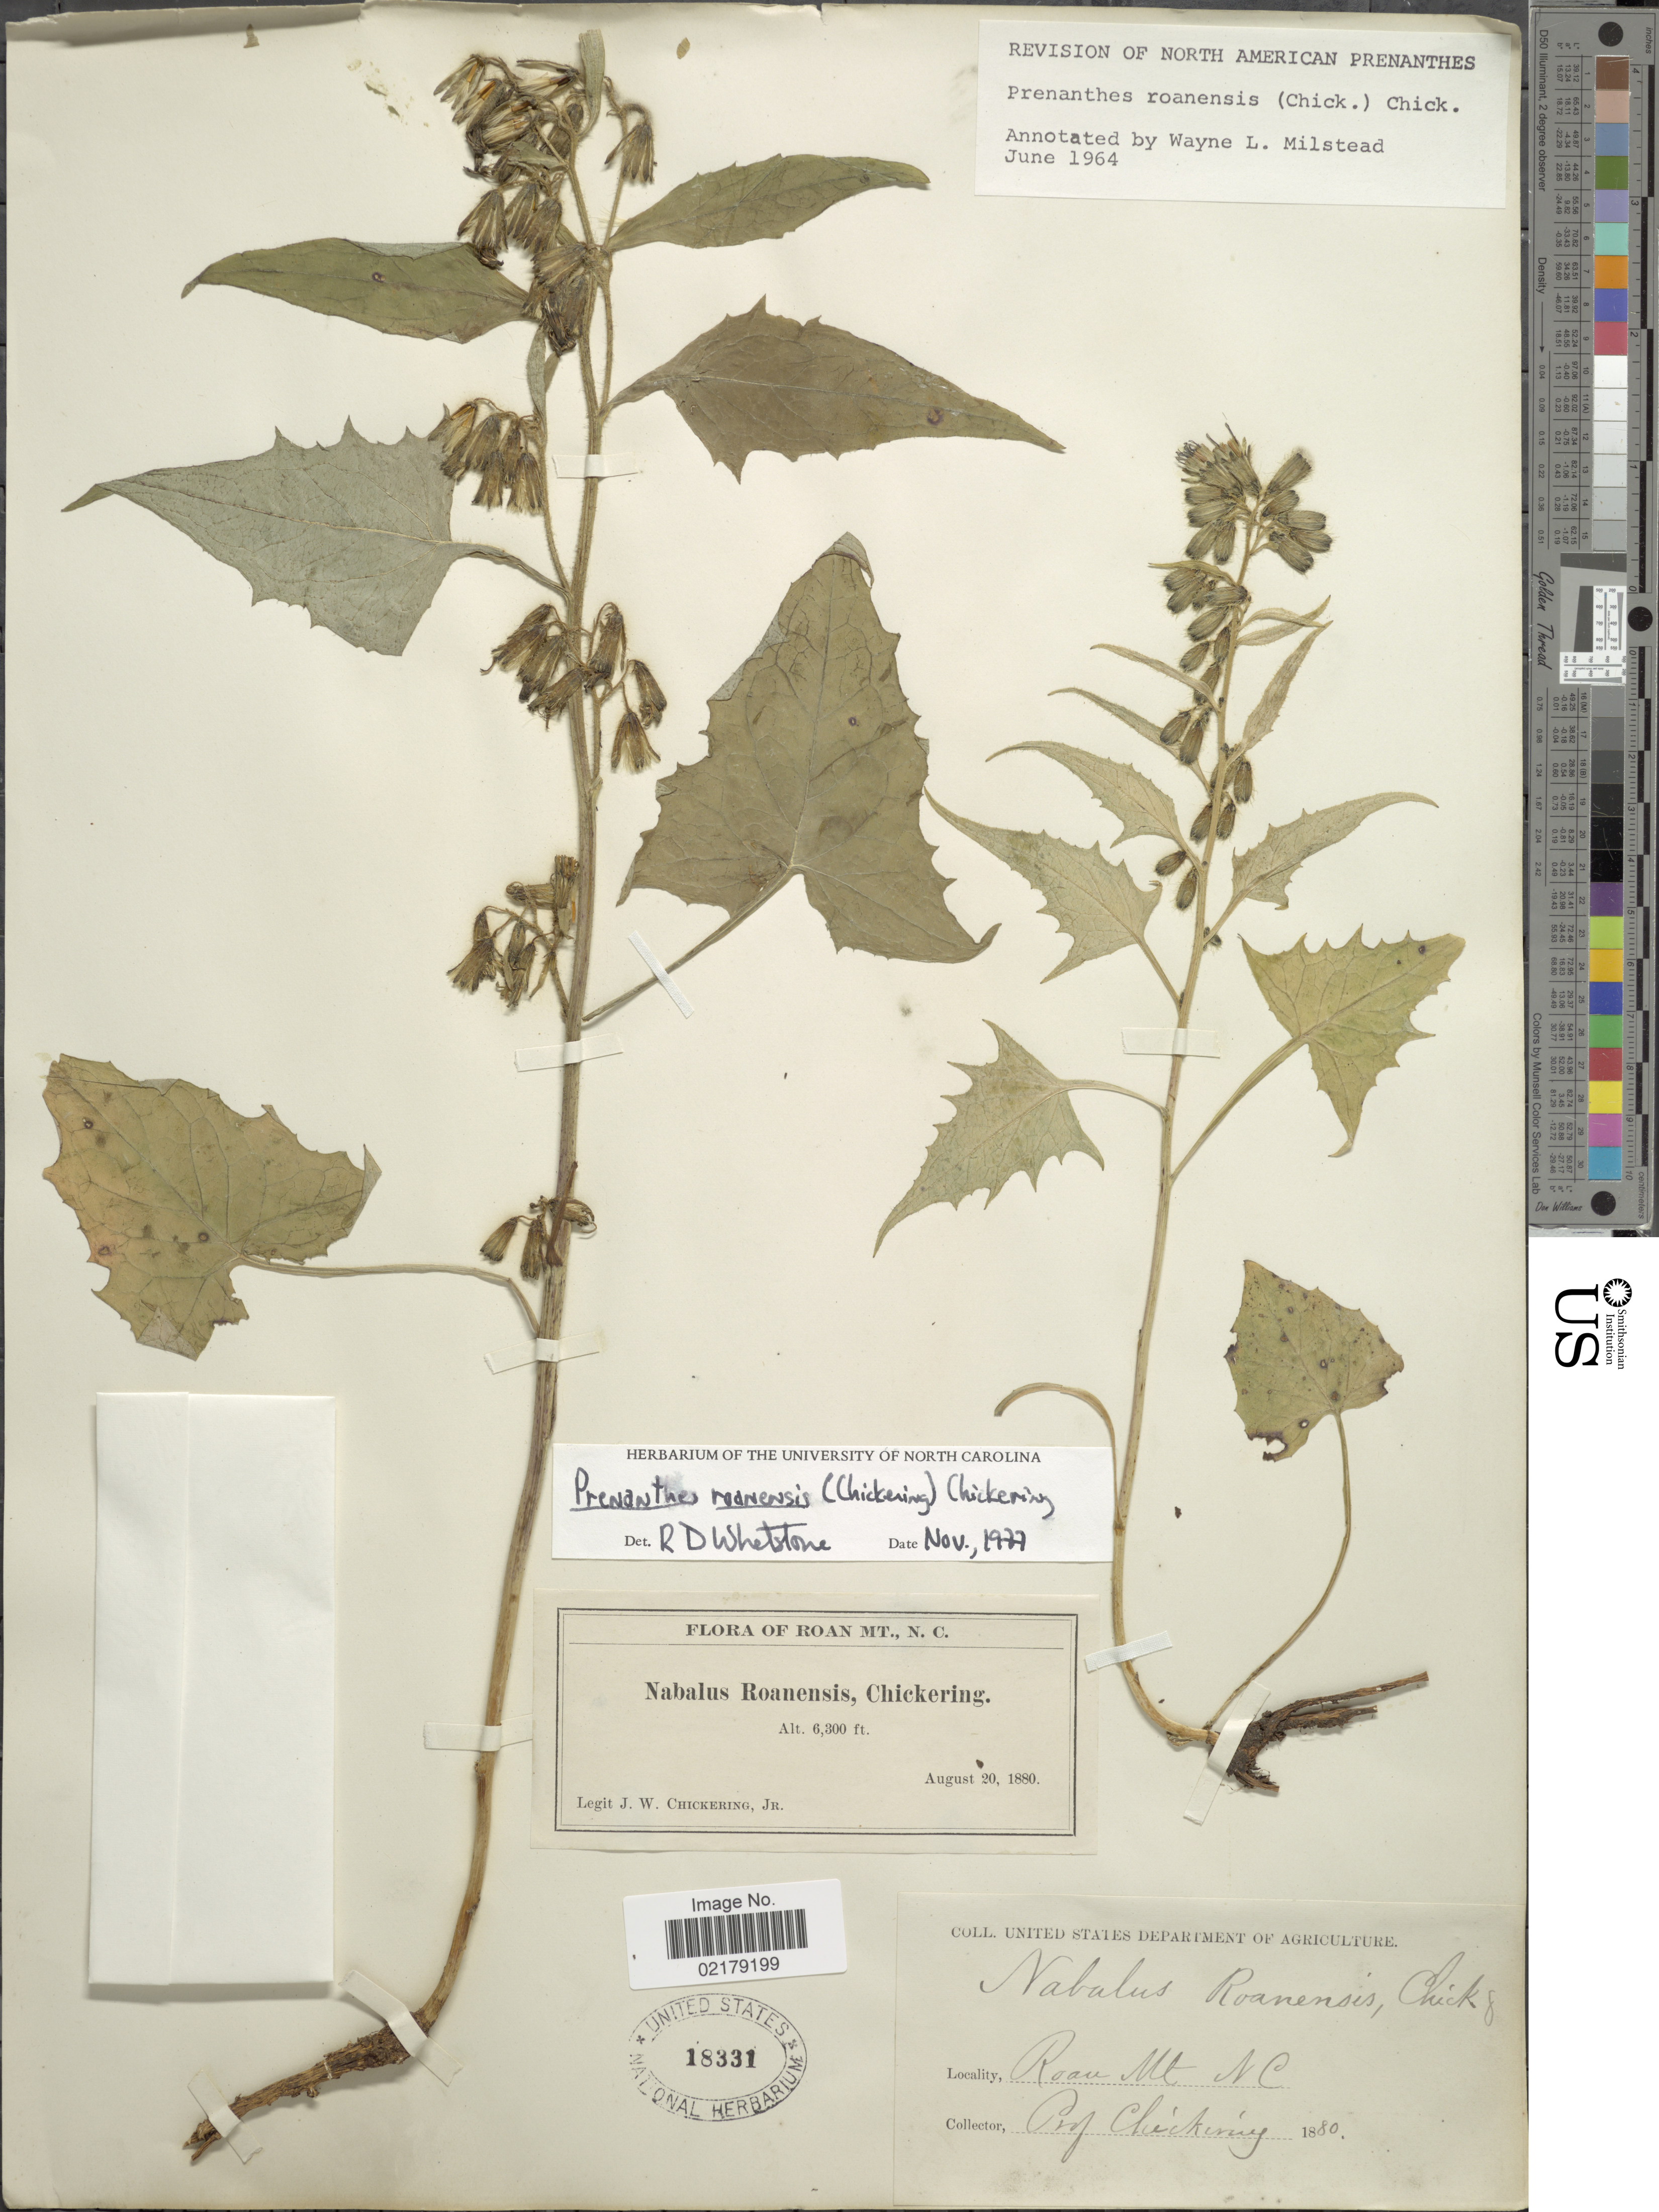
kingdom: Plantae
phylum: Tracheophyta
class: Magnoliopsida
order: Asterales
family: Asteraceae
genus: Nabalus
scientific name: Nabalus roanensis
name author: Chickering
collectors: J. W. Chickering Jr.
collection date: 1880-08-20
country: United States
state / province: North Carolina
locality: Roan Mt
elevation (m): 1920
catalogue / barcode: US 18331